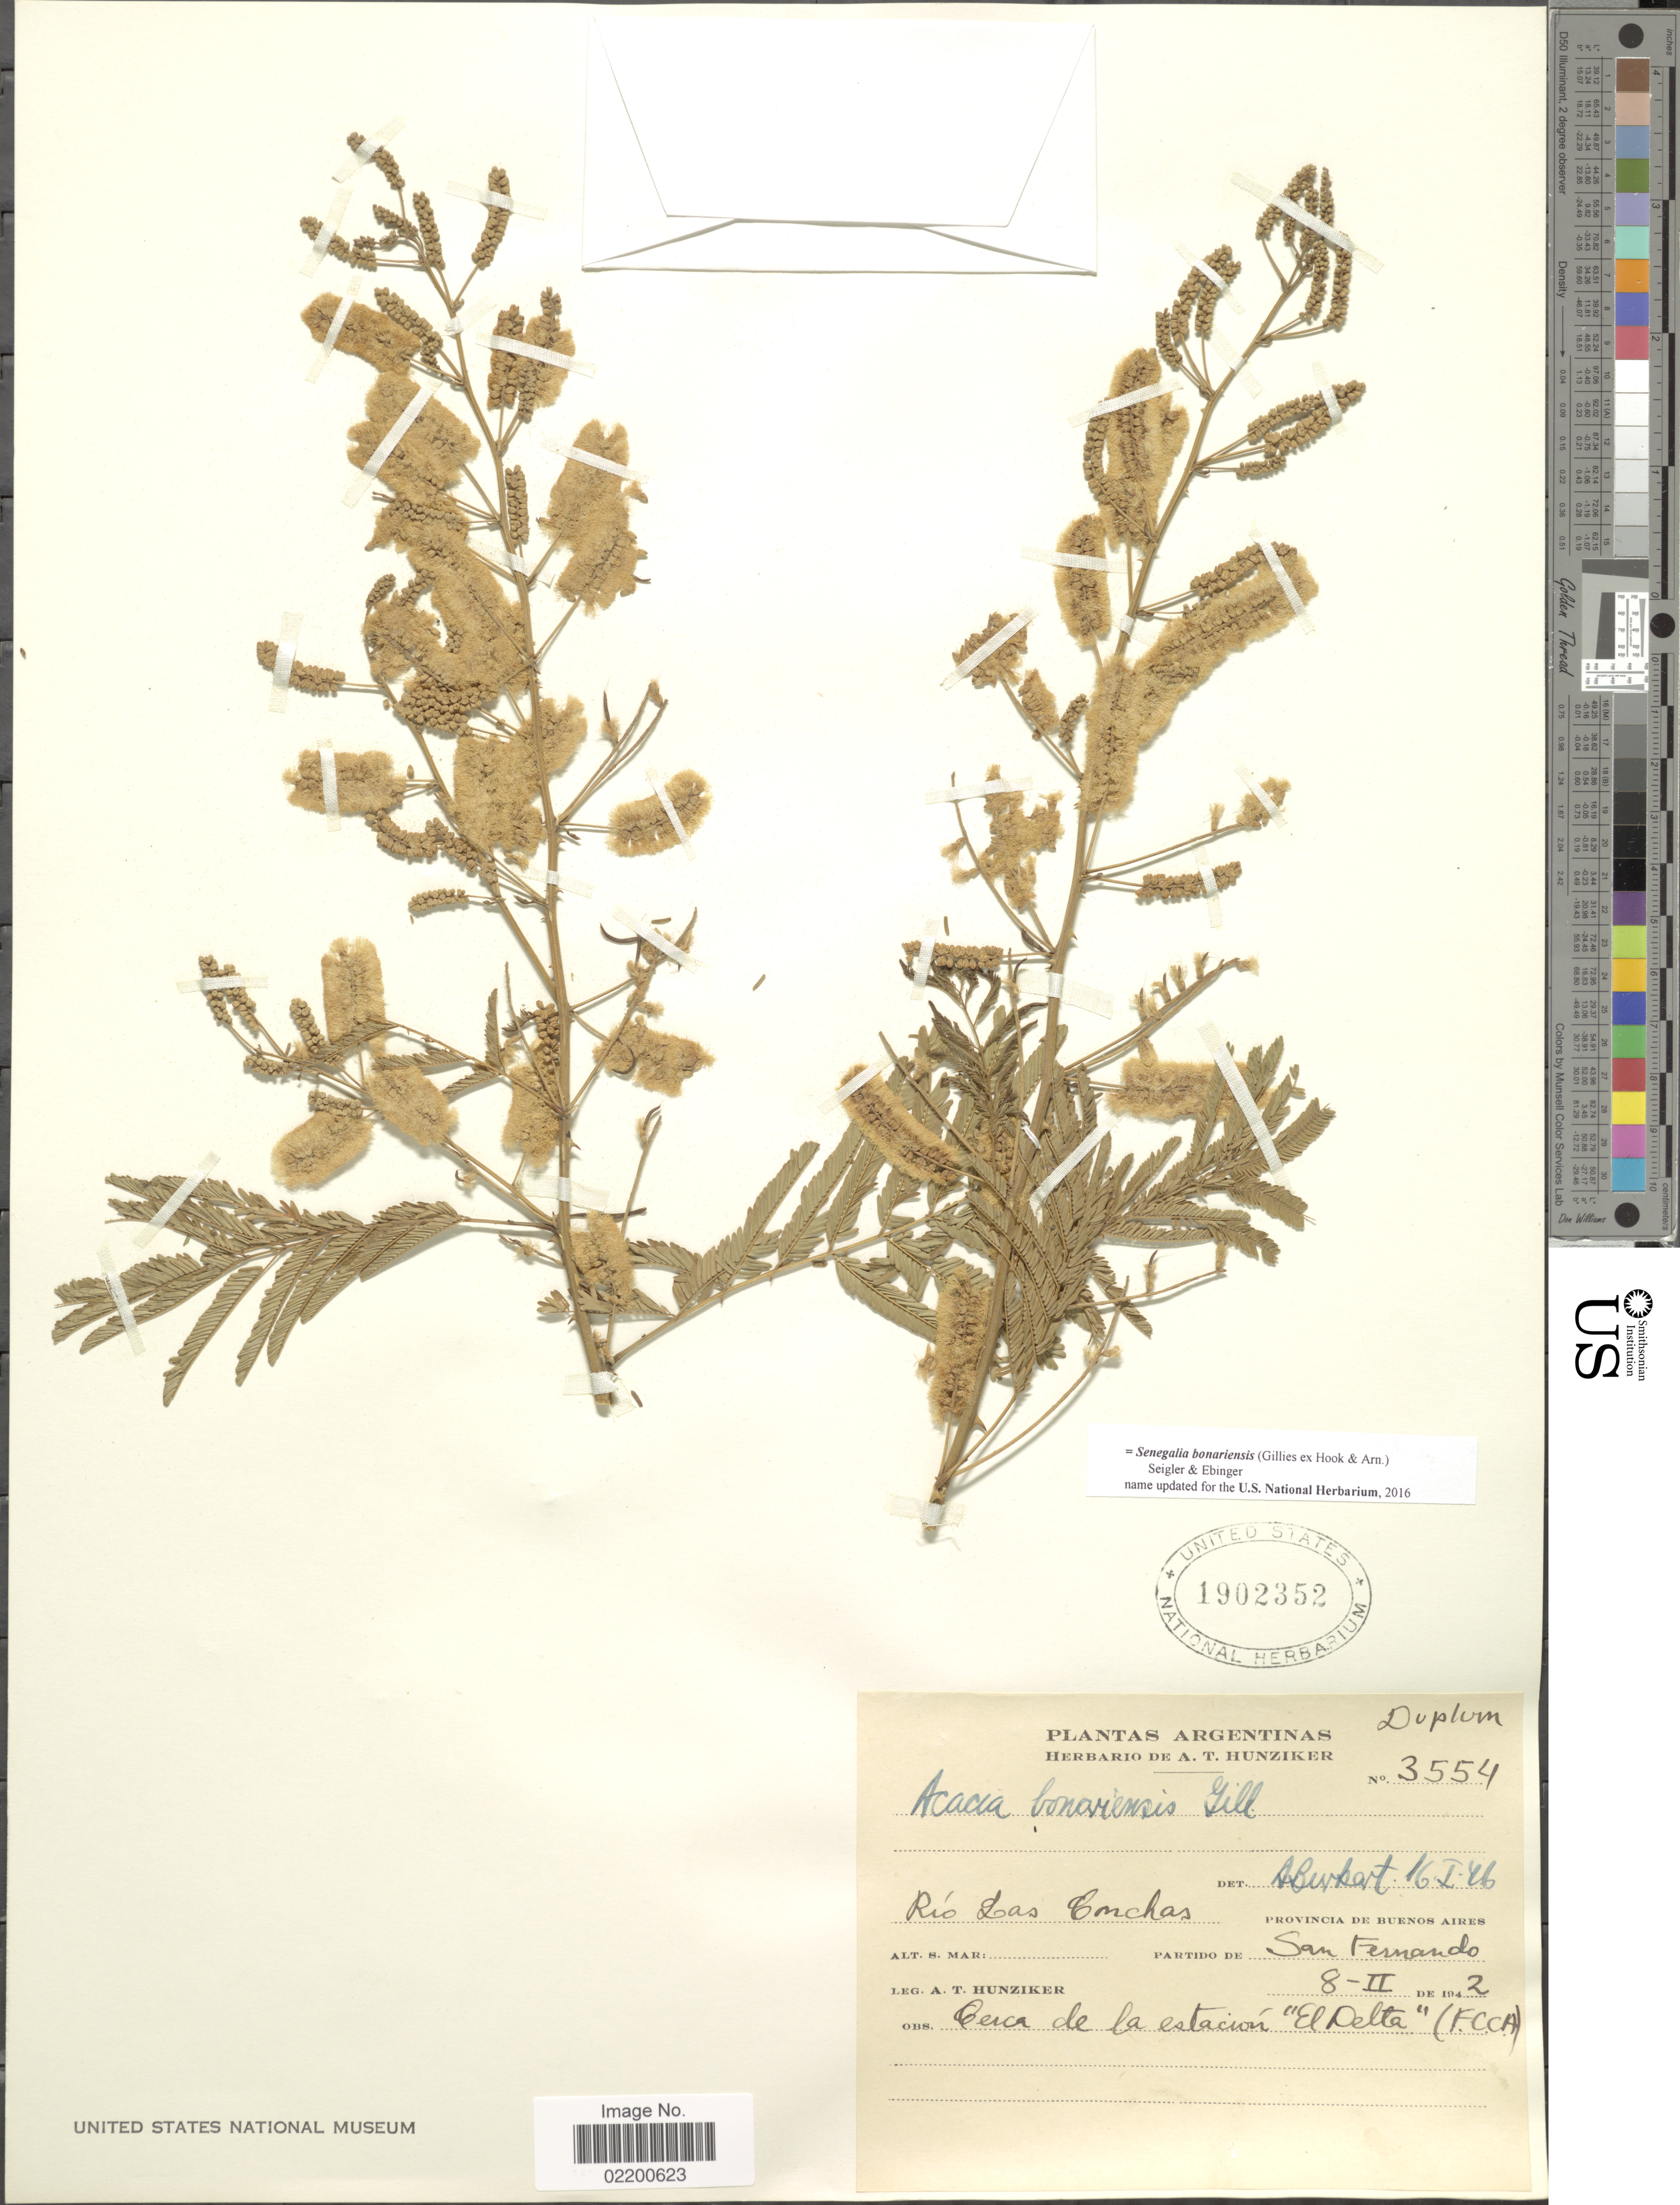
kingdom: Plantae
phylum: Tracheophyta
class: Magnoliopsida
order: Fabales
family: Fabaceae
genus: Senegalia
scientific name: Senegalia bonariensis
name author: (Gillies ex Hook. & Arn.) Seigler & Ebinger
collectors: A. T. Hunziker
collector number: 3554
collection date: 1942-02-08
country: Argentina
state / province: Buenos Aires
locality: Rio Las Conchas, Provincia de Buenos Aires, Partido de San Fernando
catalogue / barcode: US 1902352